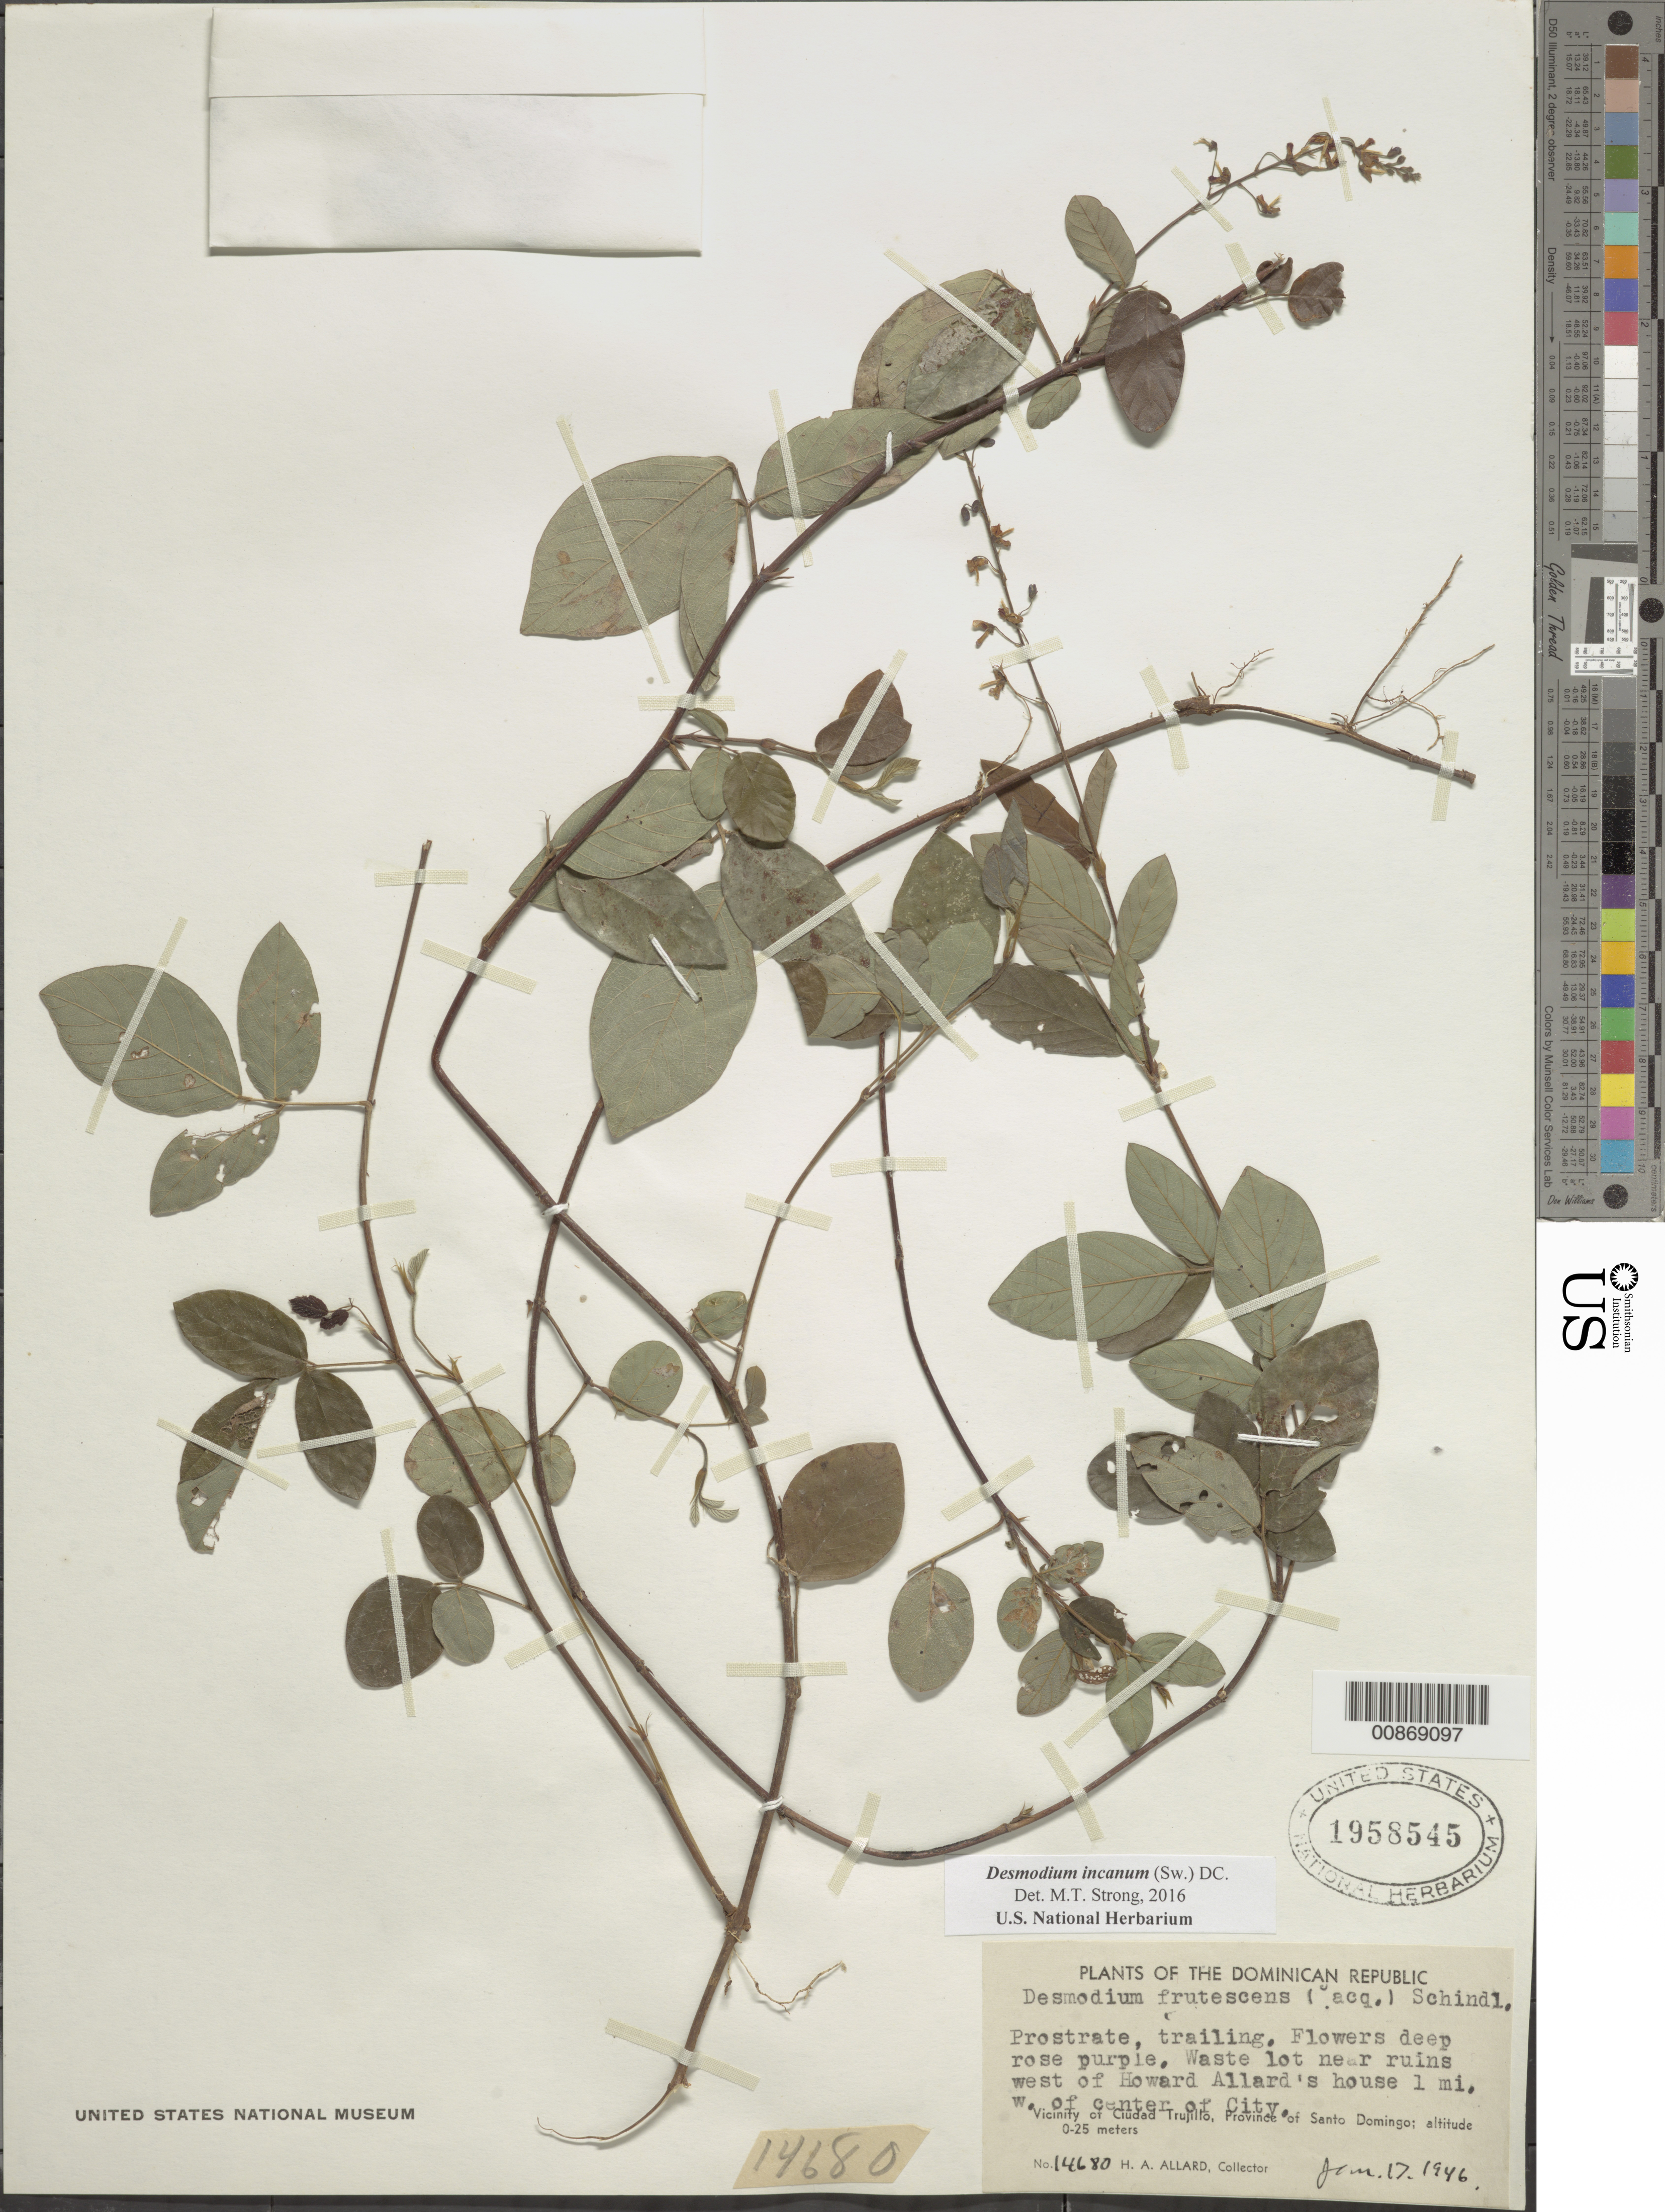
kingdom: Plantae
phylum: Tracheophyta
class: Magnoliopsida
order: Fabales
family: Fabaceae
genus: Desmodium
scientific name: Desmodium incanum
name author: (Sw.) DC.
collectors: H. A. Allard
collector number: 14680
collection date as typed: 17 Jan 1946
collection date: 1946-01-17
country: Dominican Republic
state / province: Distrito Nacional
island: Hispaniola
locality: Vicinity of Ciudad Trujillo, Province of Santo Domingo (obsolete). Waste lot near ruins west of Howard Allard's house, 1 mi. W of center of city.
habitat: Waste lot.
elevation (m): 0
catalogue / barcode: US 1958545